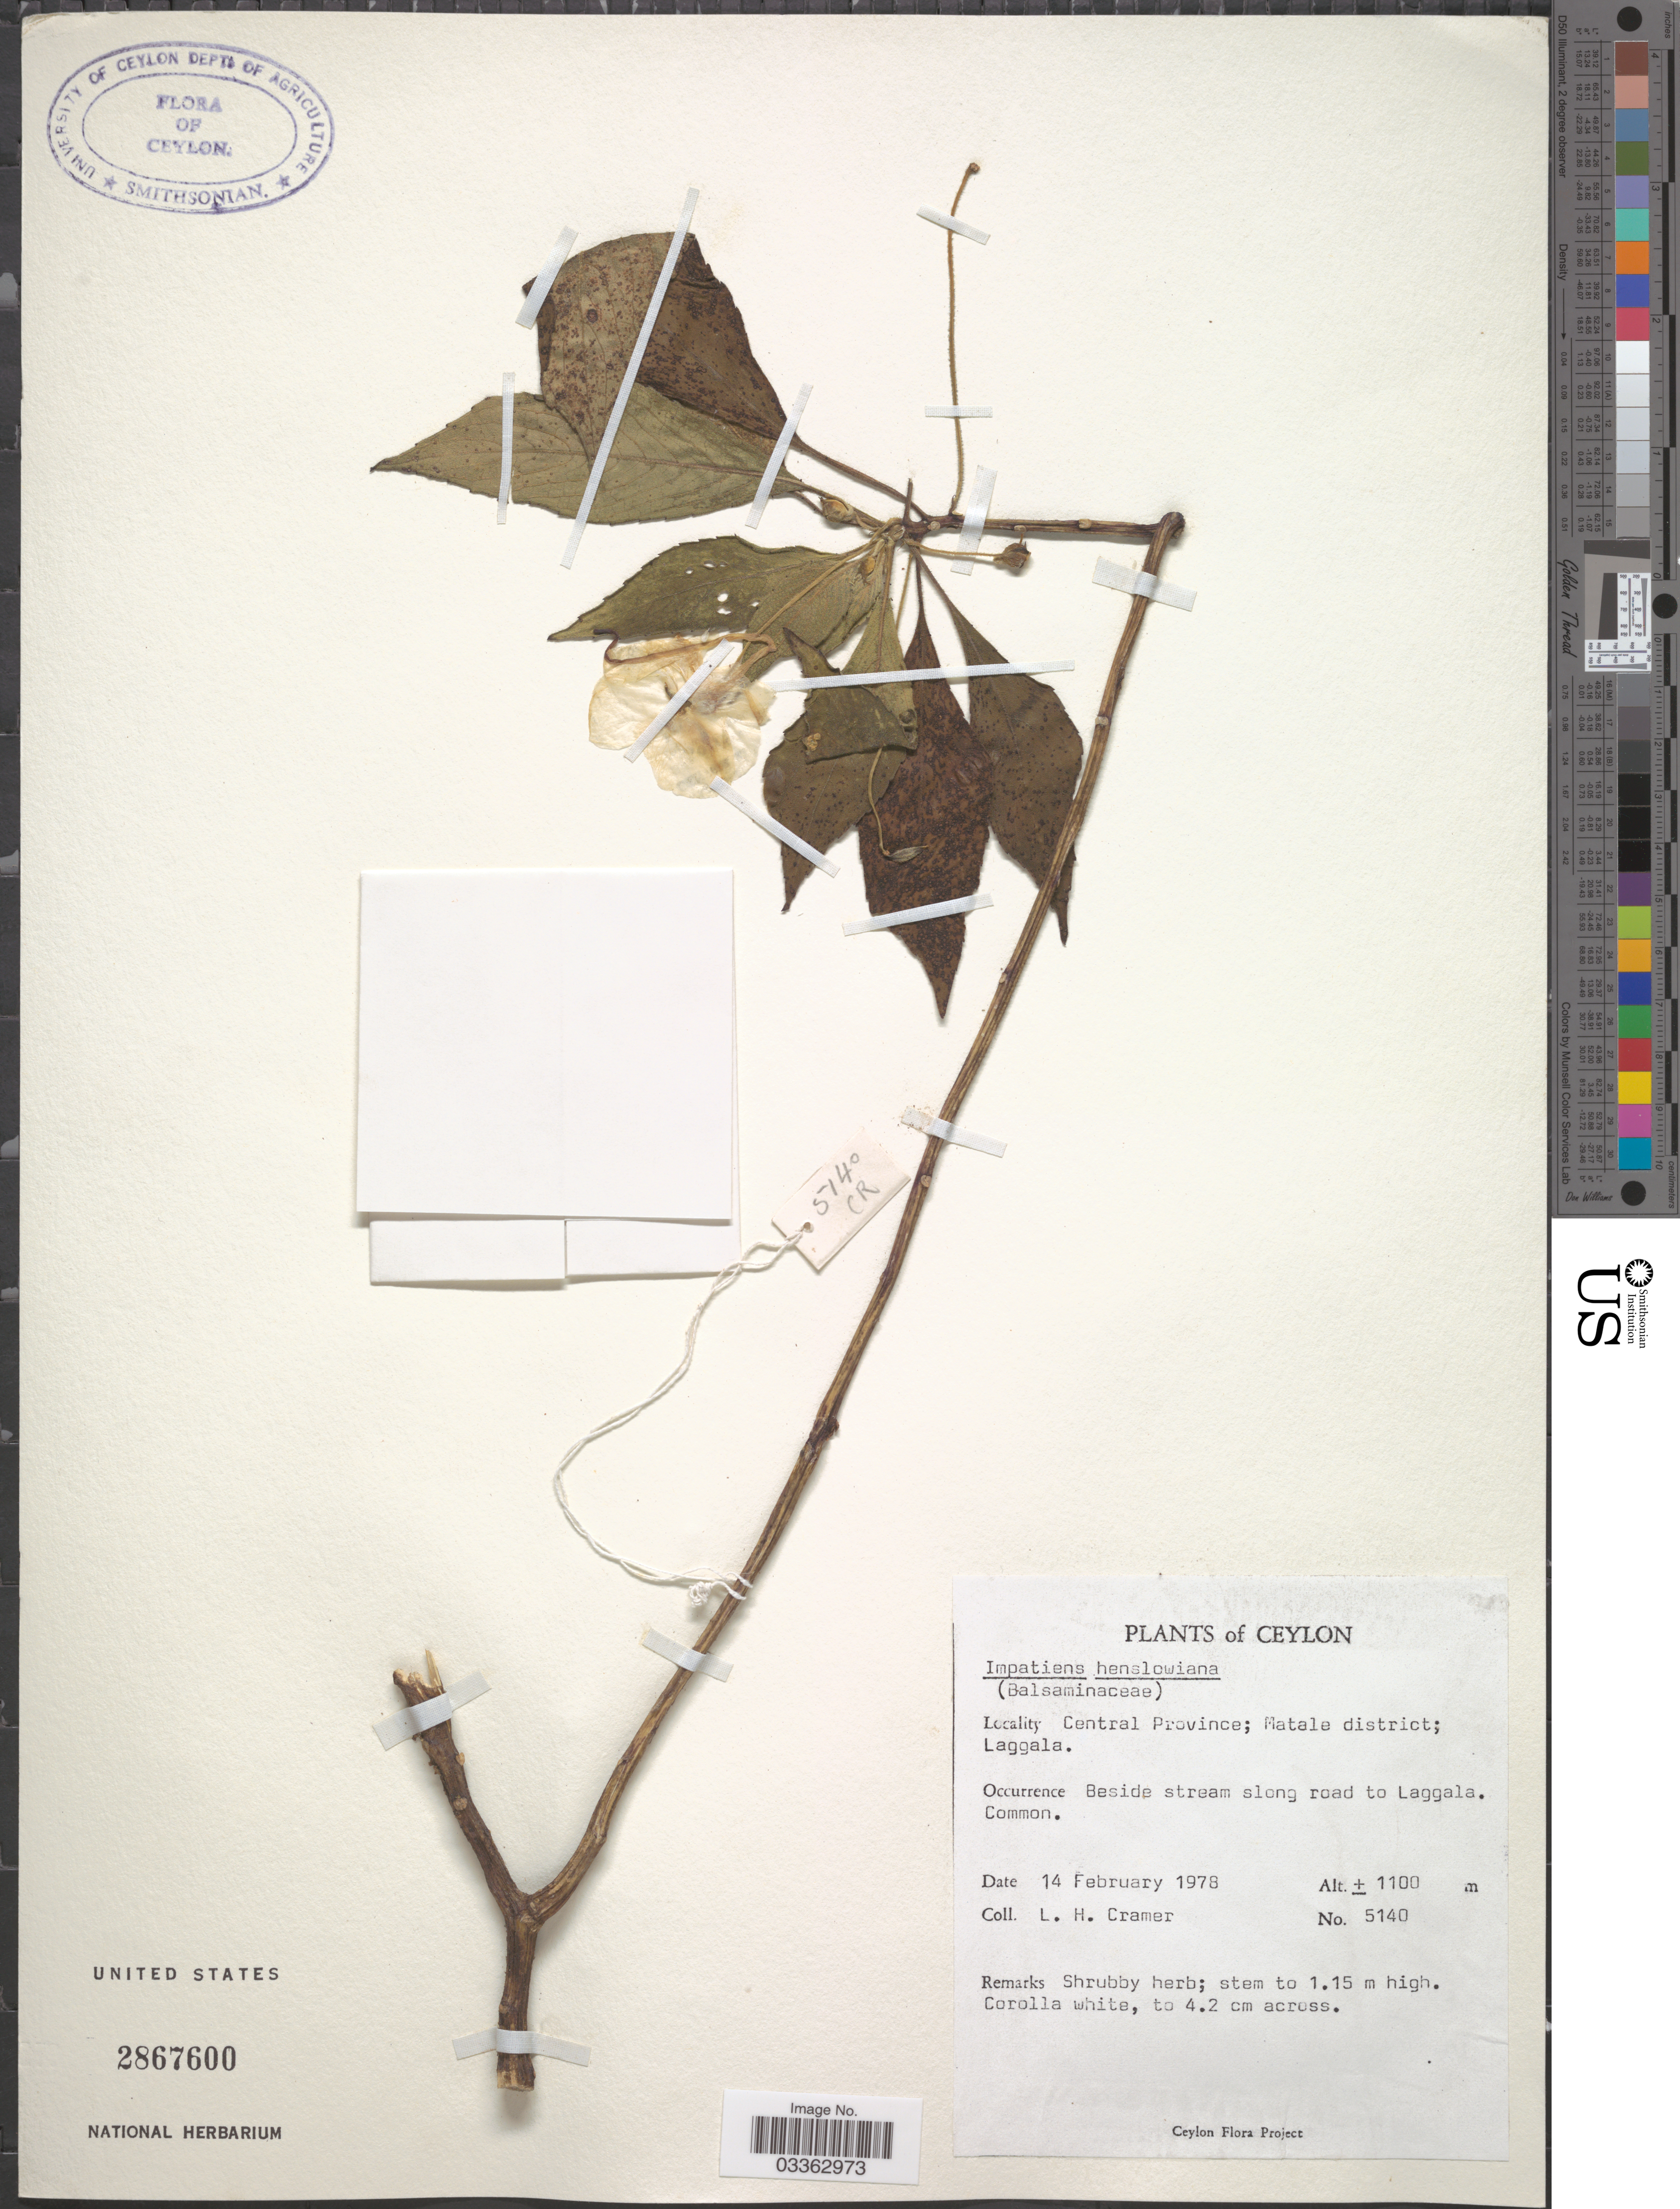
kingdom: Plantae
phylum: Tracheophyta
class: Magnoliopsida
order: Ericales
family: Balsaminaceae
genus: Impatiens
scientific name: Impatiens henslowiana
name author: Arn.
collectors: L. H. Cramer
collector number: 5140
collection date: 1978-02-14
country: Sri Lanka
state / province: Central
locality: Ceylon. Matale district; Laggala. Beside stream along road to Laggala.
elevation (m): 1100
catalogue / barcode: US 2867600